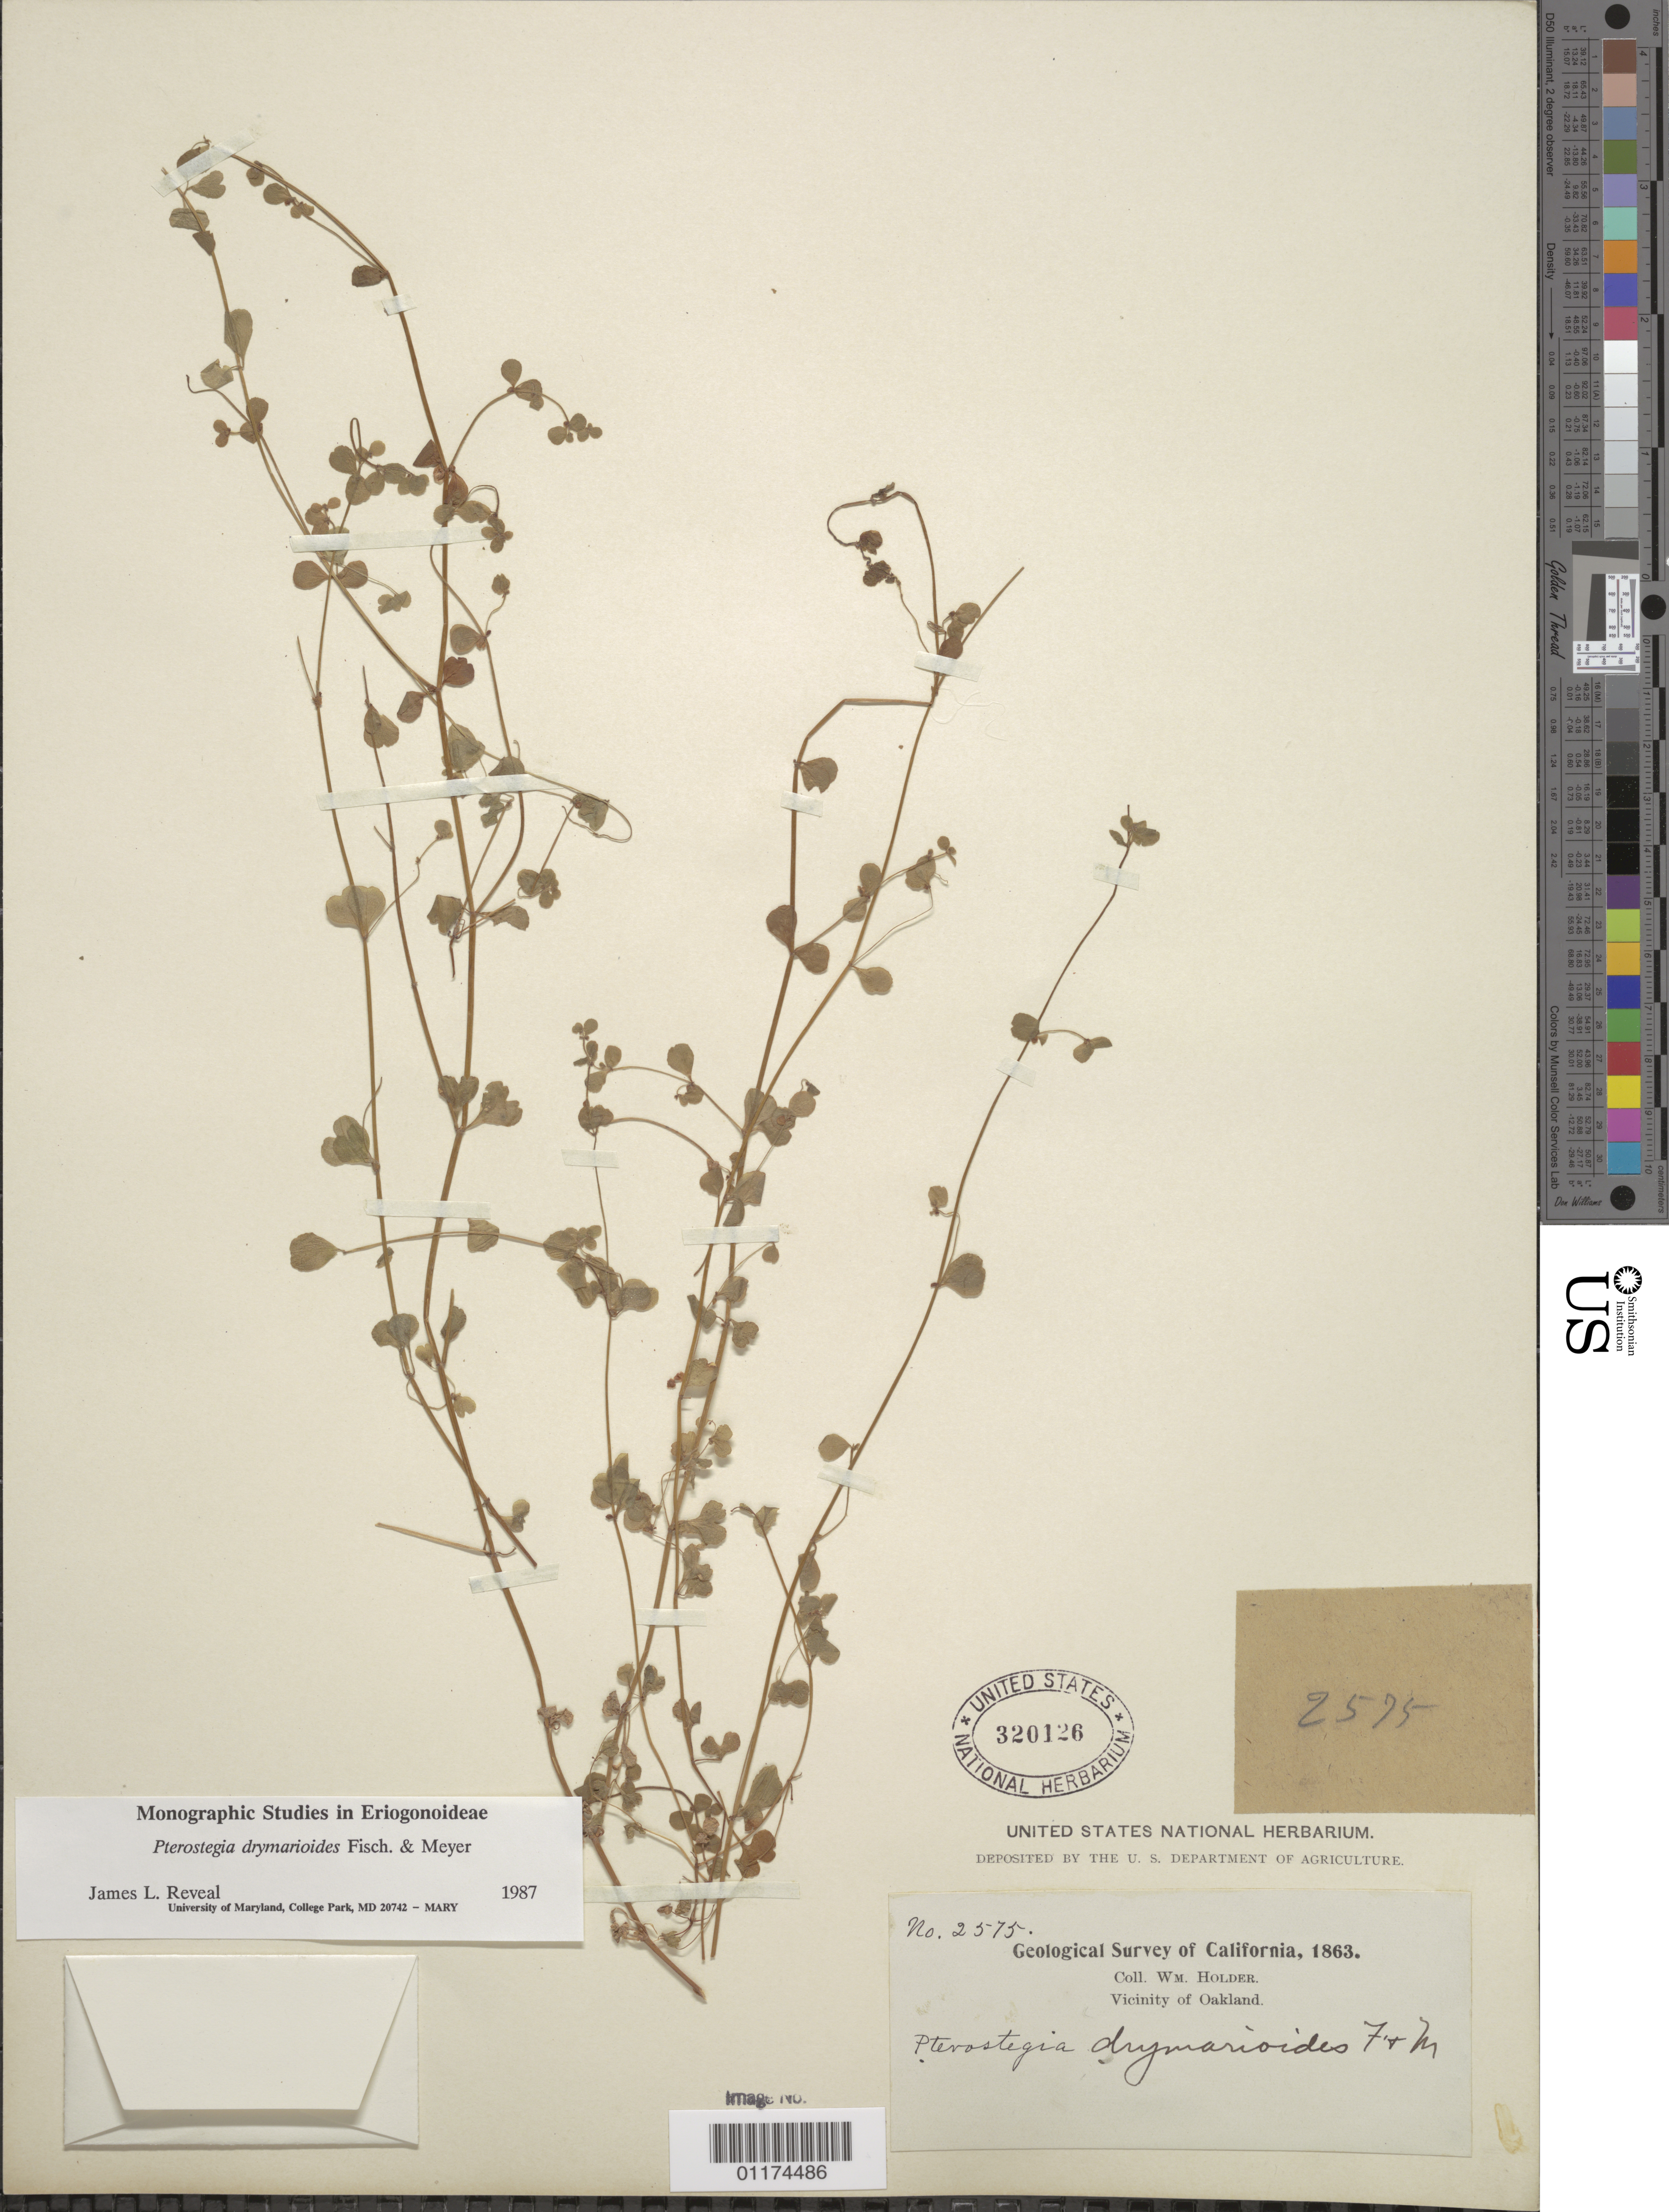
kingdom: Plantae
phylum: Tracheophyta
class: Magnoliopsida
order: Caryophyllales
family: Polygonaceae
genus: Pterostegia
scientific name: Pterostegia drymarioides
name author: Fisch. & C.A. Mey.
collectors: W. Holder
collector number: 2575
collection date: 1863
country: United States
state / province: California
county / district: Alameda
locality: Vicinity of Oakland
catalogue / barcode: US 320126